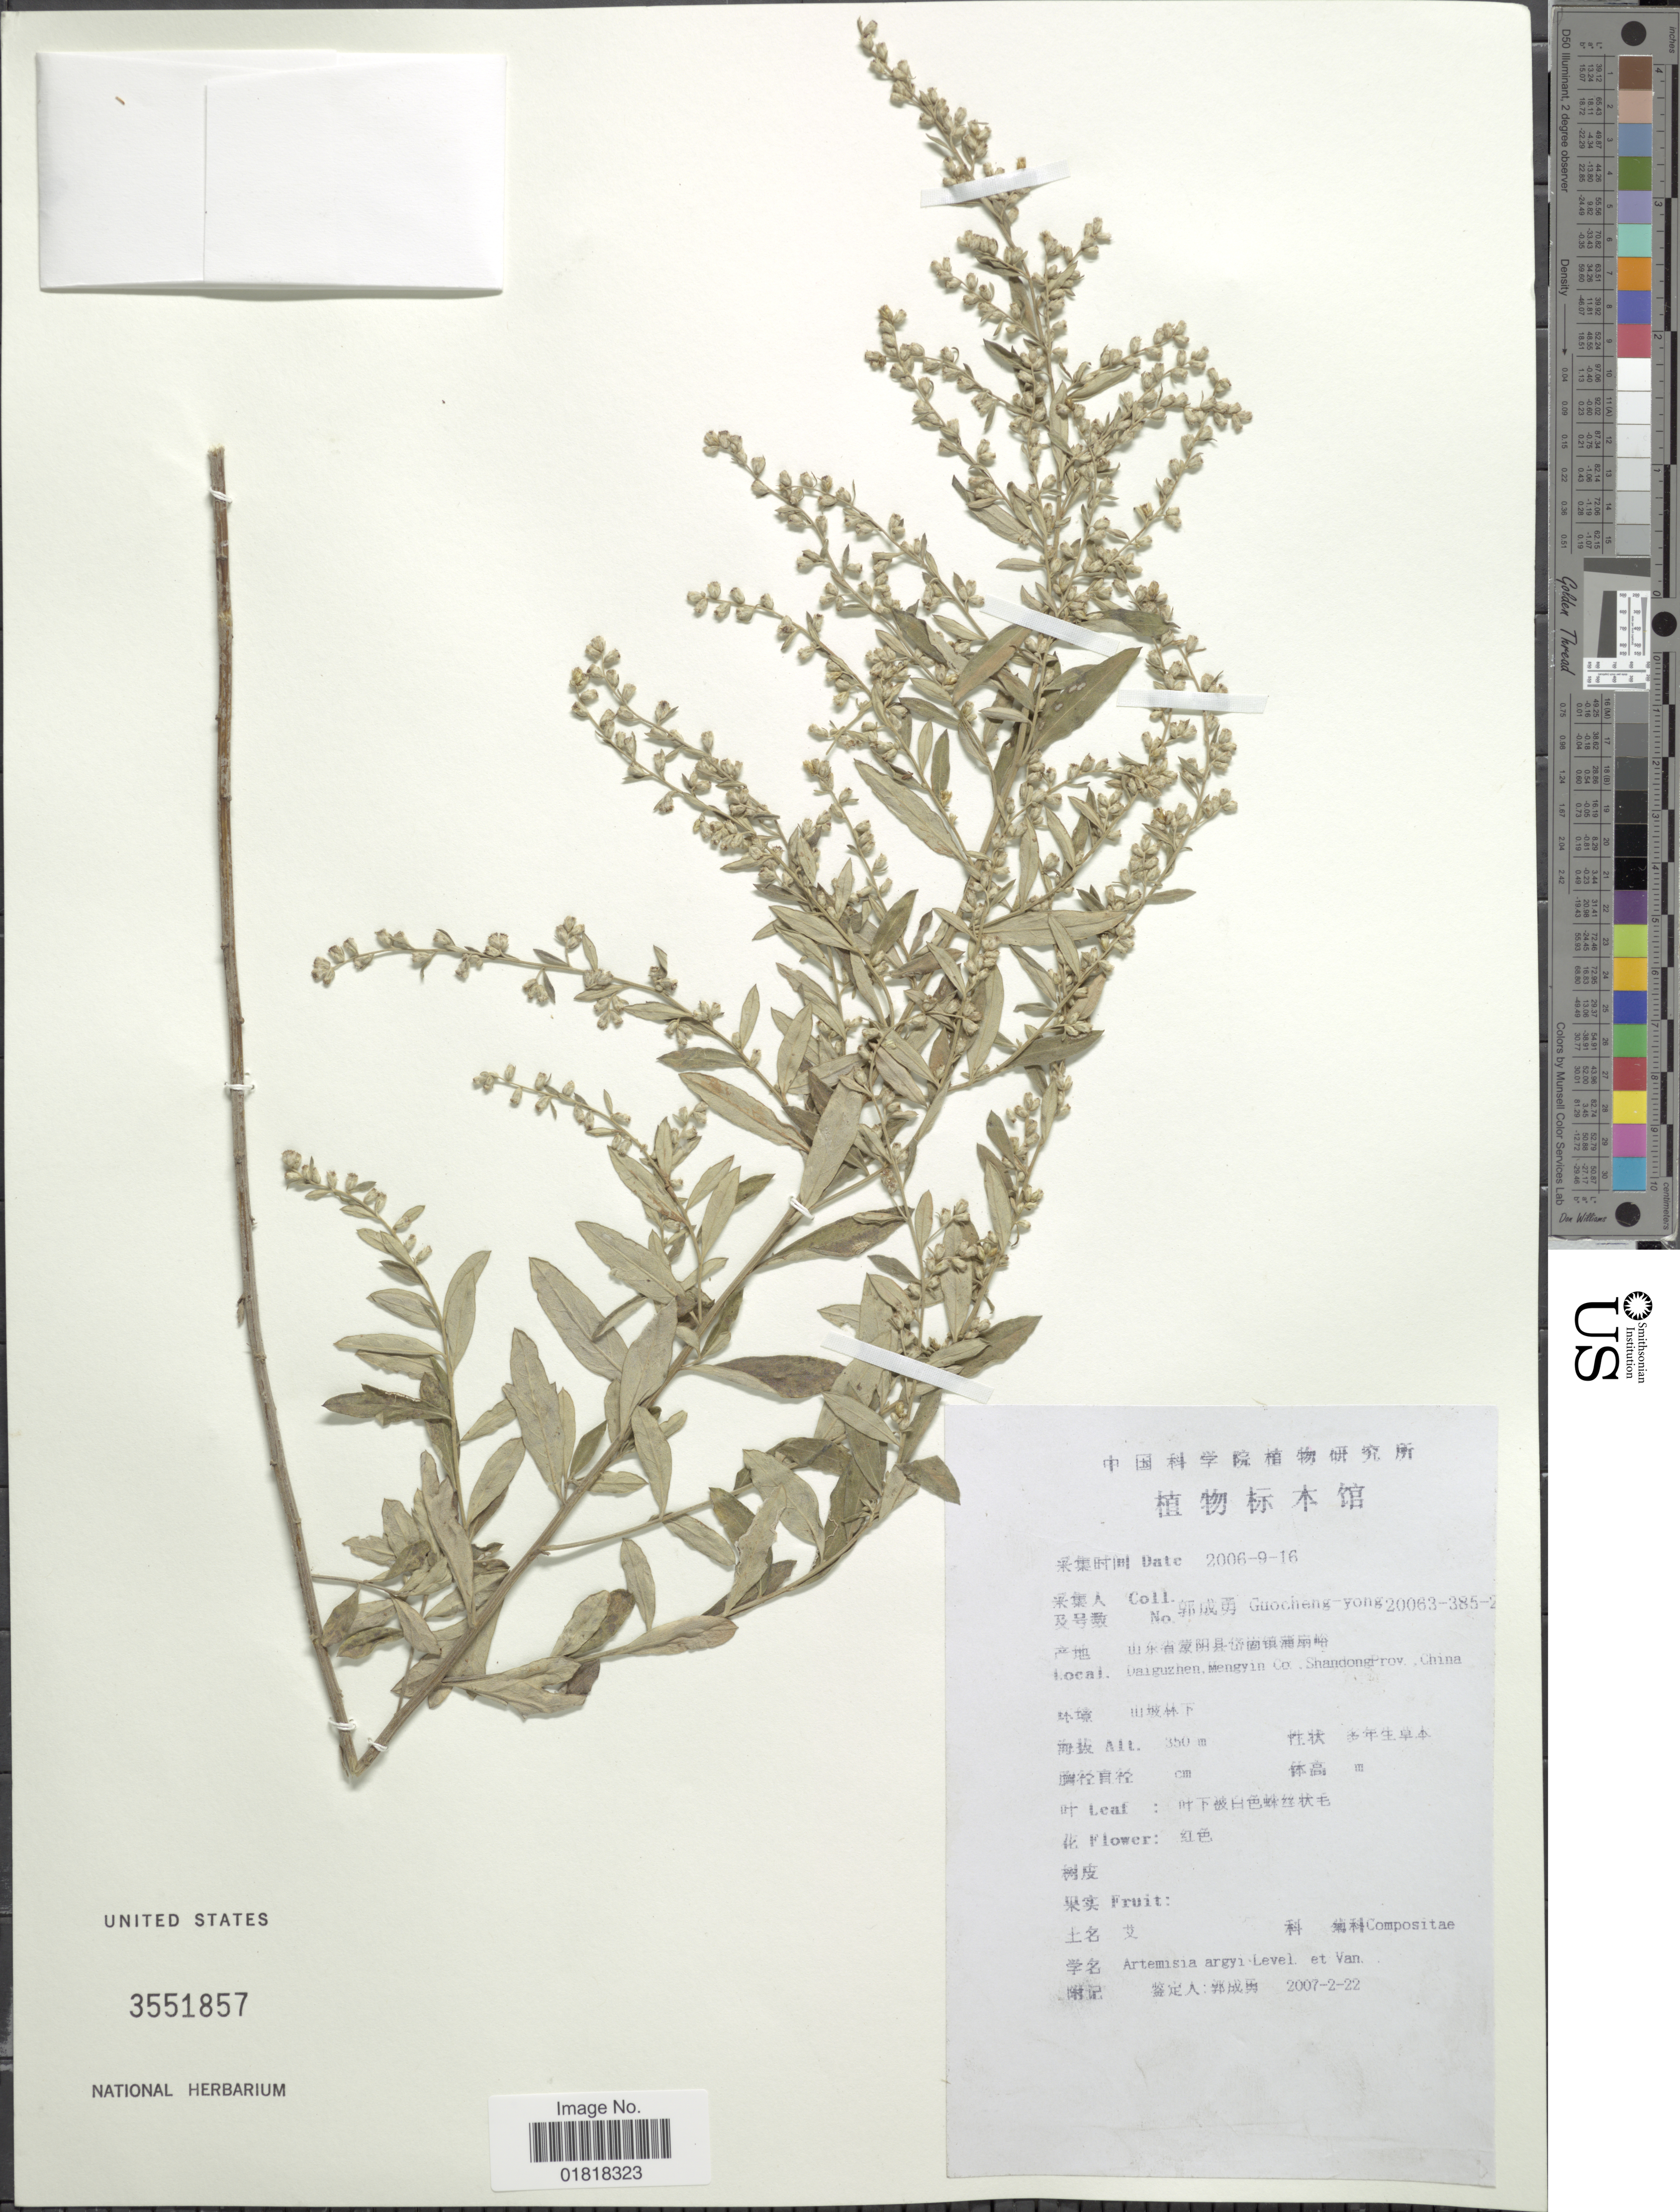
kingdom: Plantae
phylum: Tracheophyta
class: Magnoliopsida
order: Asterales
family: Asteraceae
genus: Artemisia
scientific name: Artemisia argyi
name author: H. Lév. & Vaniot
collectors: Guo cheng-yong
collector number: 20063-385-2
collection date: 2006-09-16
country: China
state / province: Shandong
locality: Daiuzhen, Mengyin Co.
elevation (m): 350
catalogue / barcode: US 3551857